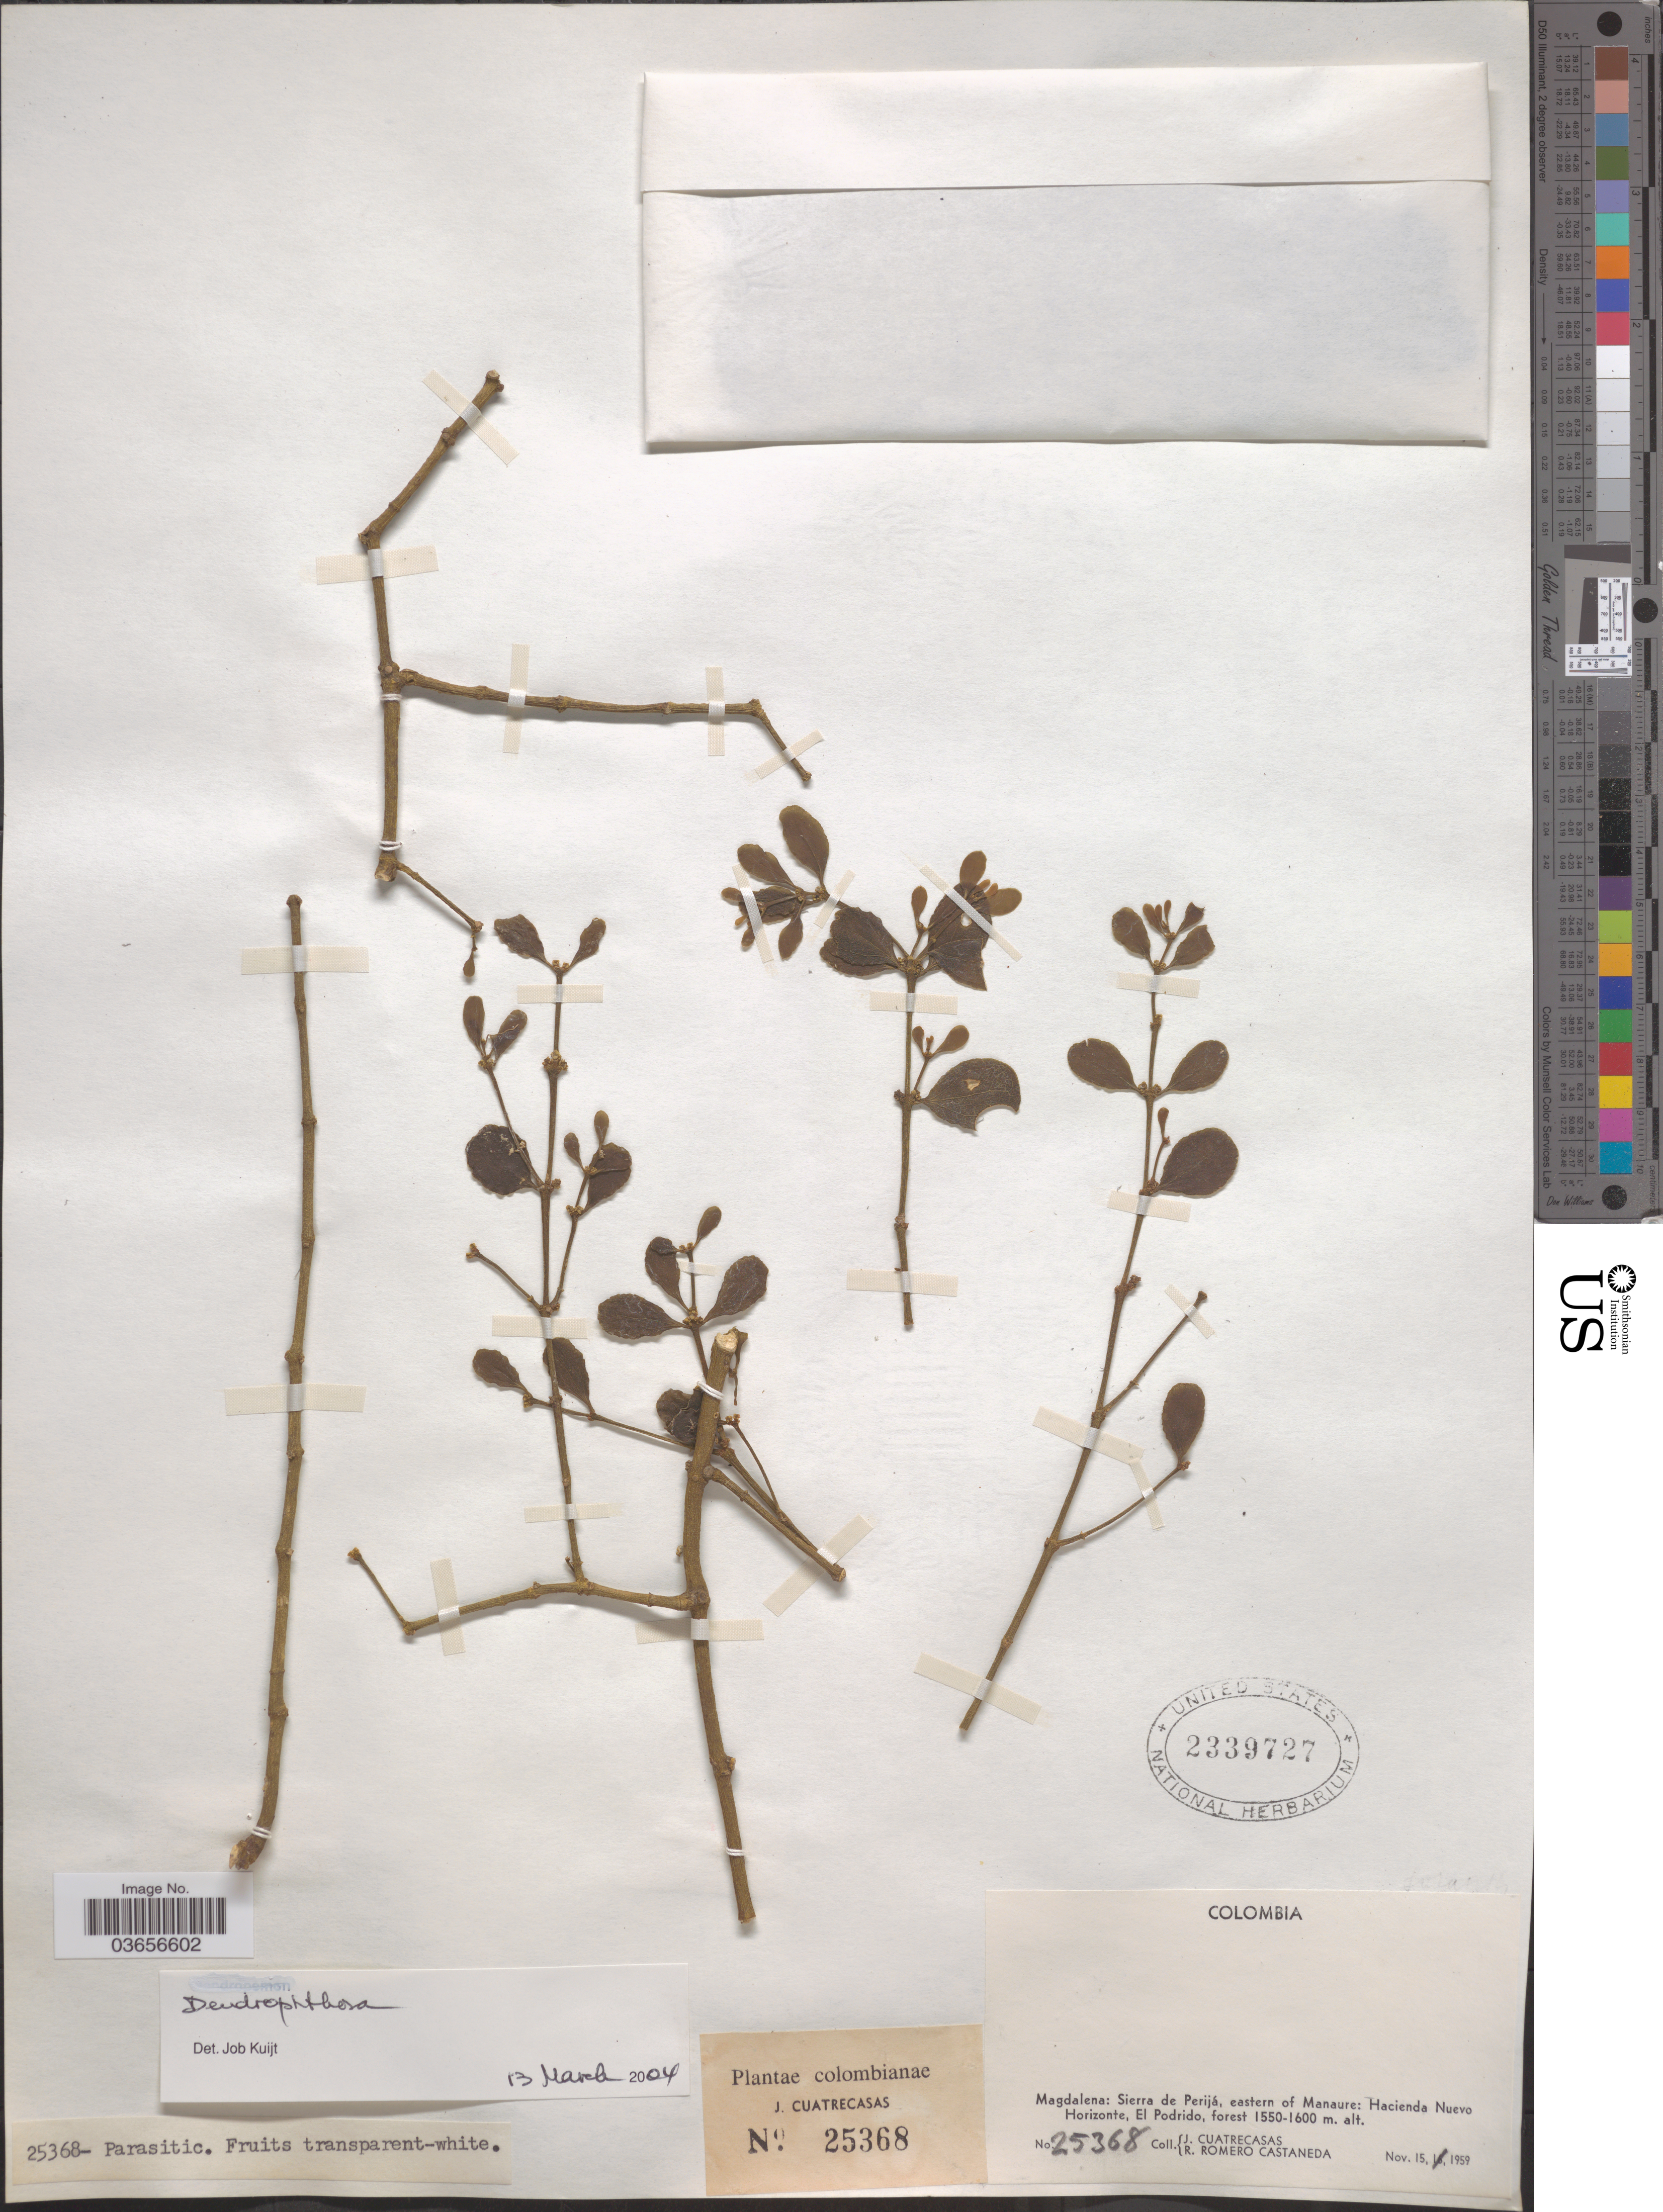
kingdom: Plantae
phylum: Tracheophyta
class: Magnoliopsida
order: Santalales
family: Viscaceae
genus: Dendrophthora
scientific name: Dendrophthora sp.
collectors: J. Cuatrecasas & R. Romero Castañeda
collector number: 25368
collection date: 1959-11-15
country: Colombia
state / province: Magdalena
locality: Sierra de Perijá, eastern of Manaure: Hacienda Nuevo Horizonte, El Podrido.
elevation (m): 1550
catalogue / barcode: US 2339727